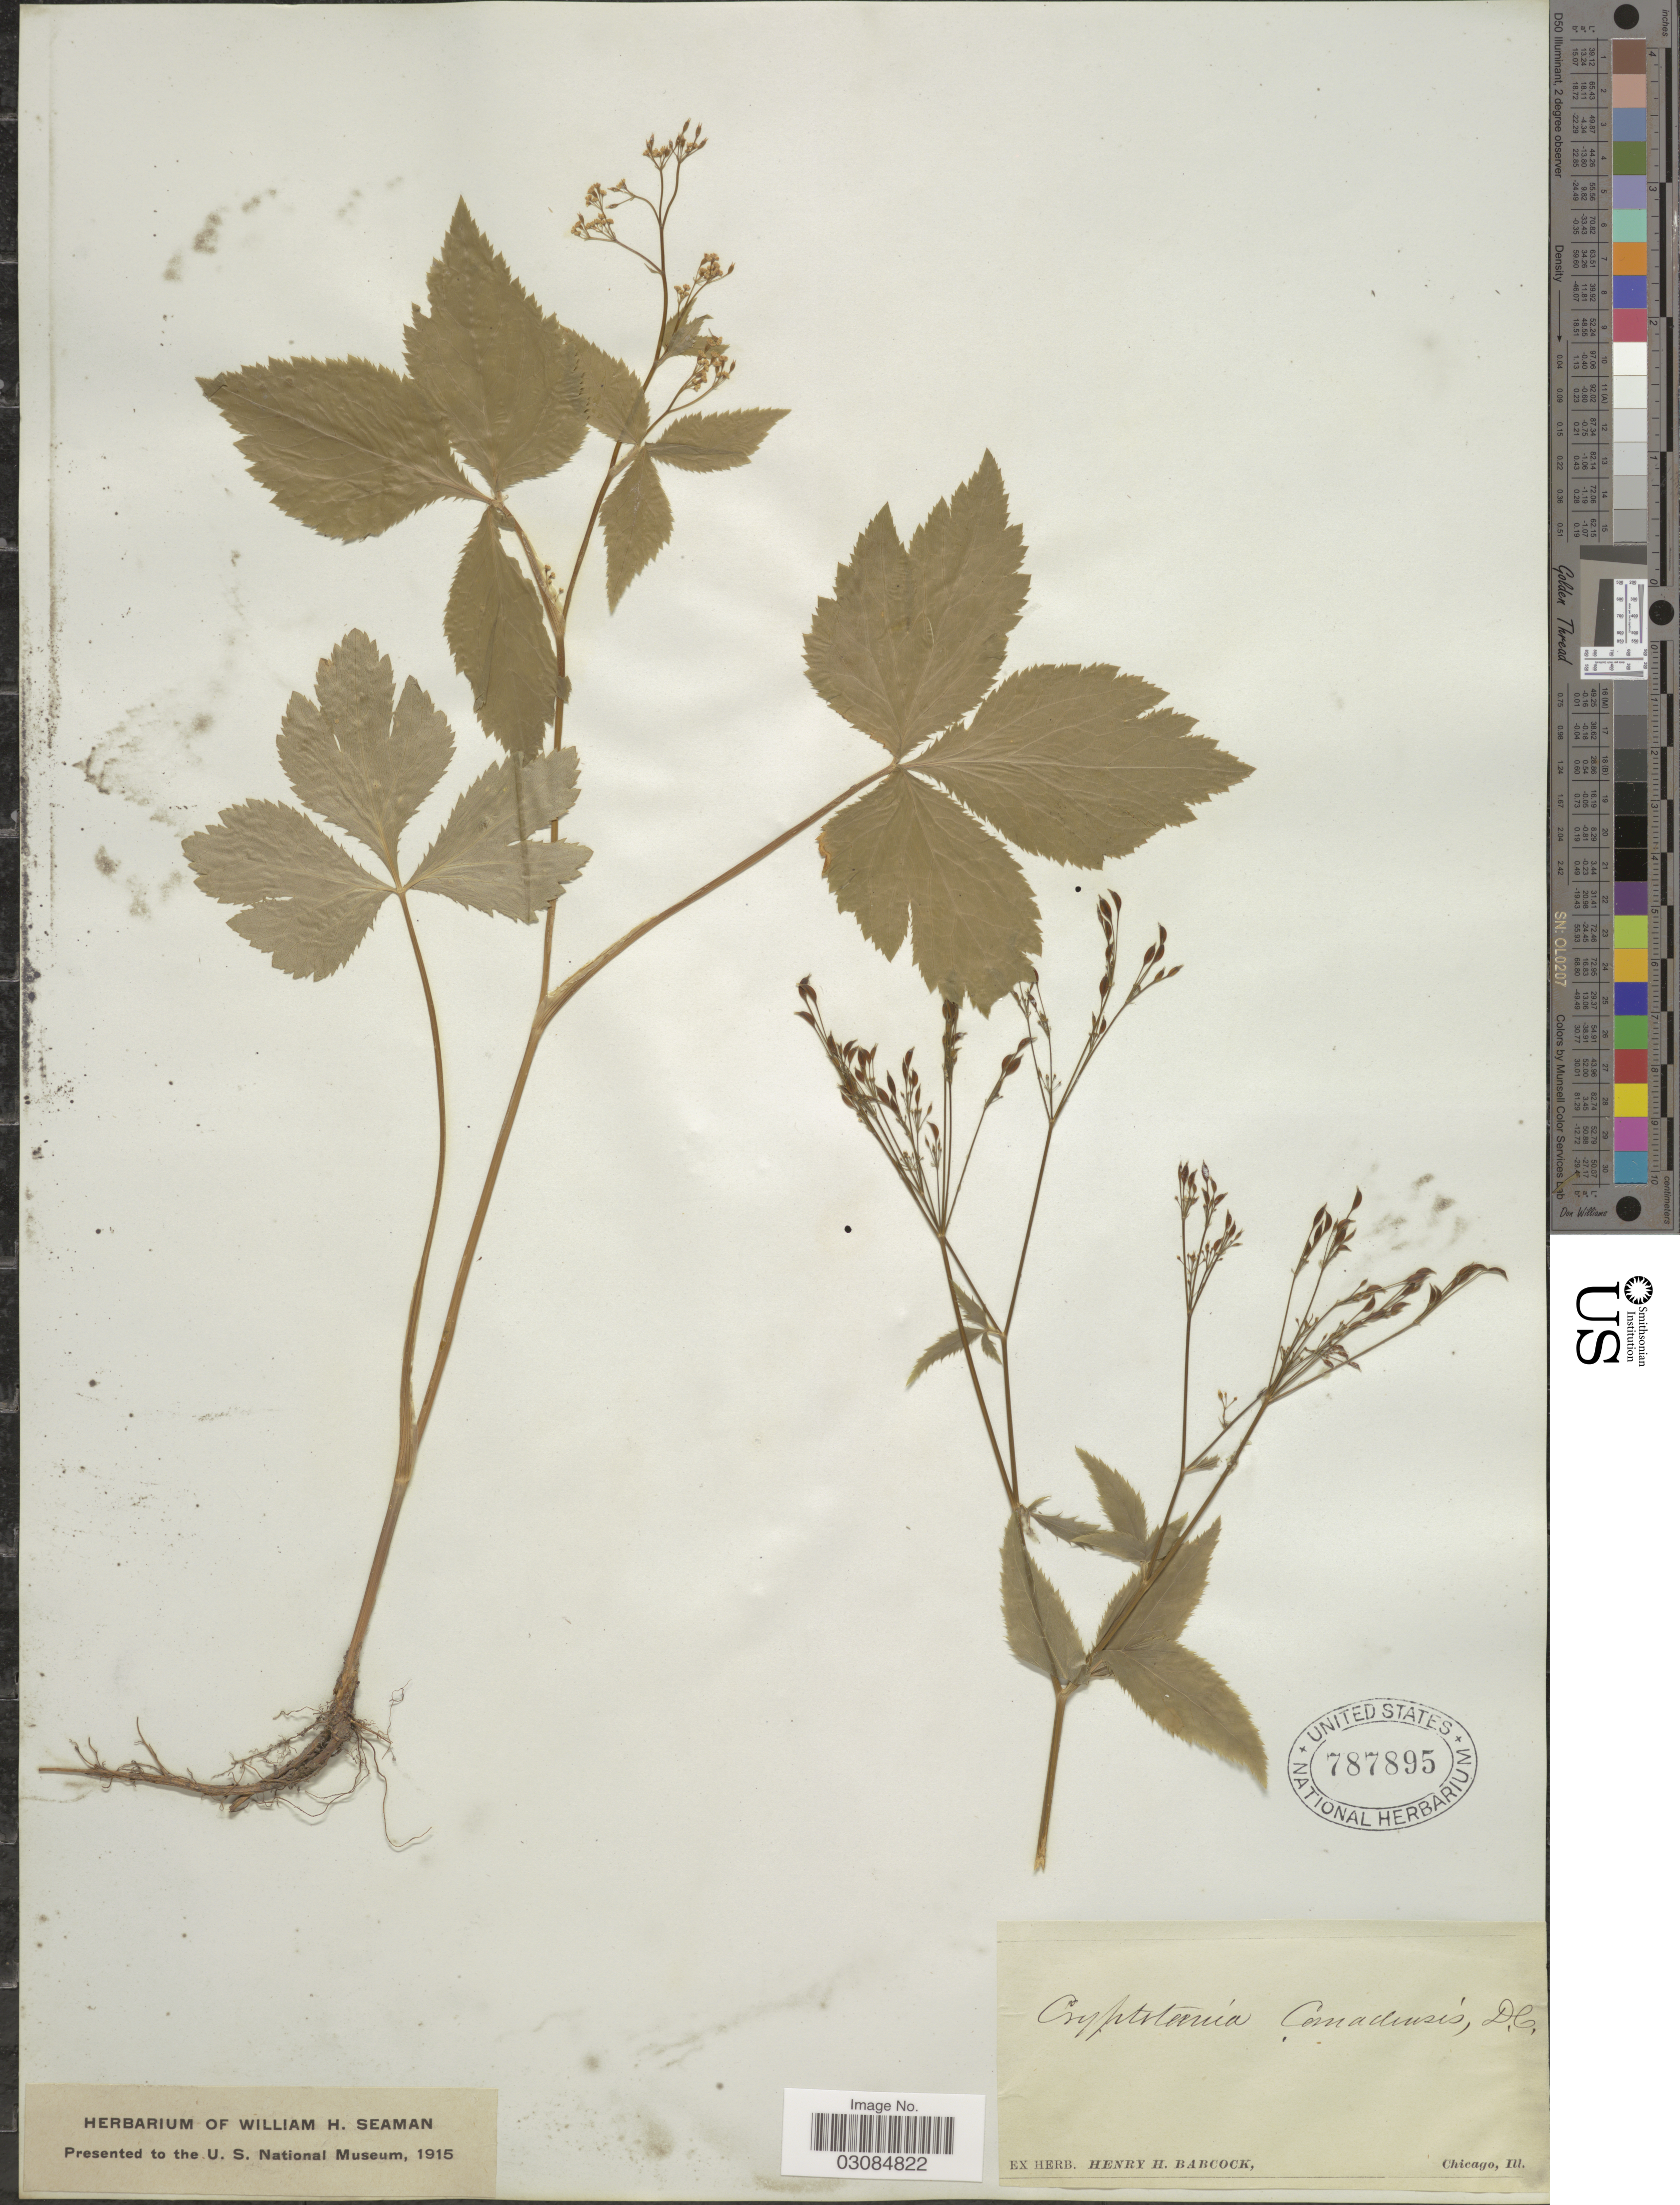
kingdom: Plantae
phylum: Tracheophyta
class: Magnoliopsida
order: Apiales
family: Apiaceae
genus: Cryptotaenia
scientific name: Cryptotaenia canadensis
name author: (L.) DC.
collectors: ex herb. Henry Homes Babcock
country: United States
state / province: Illinois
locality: Chicago.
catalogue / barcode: US 787895